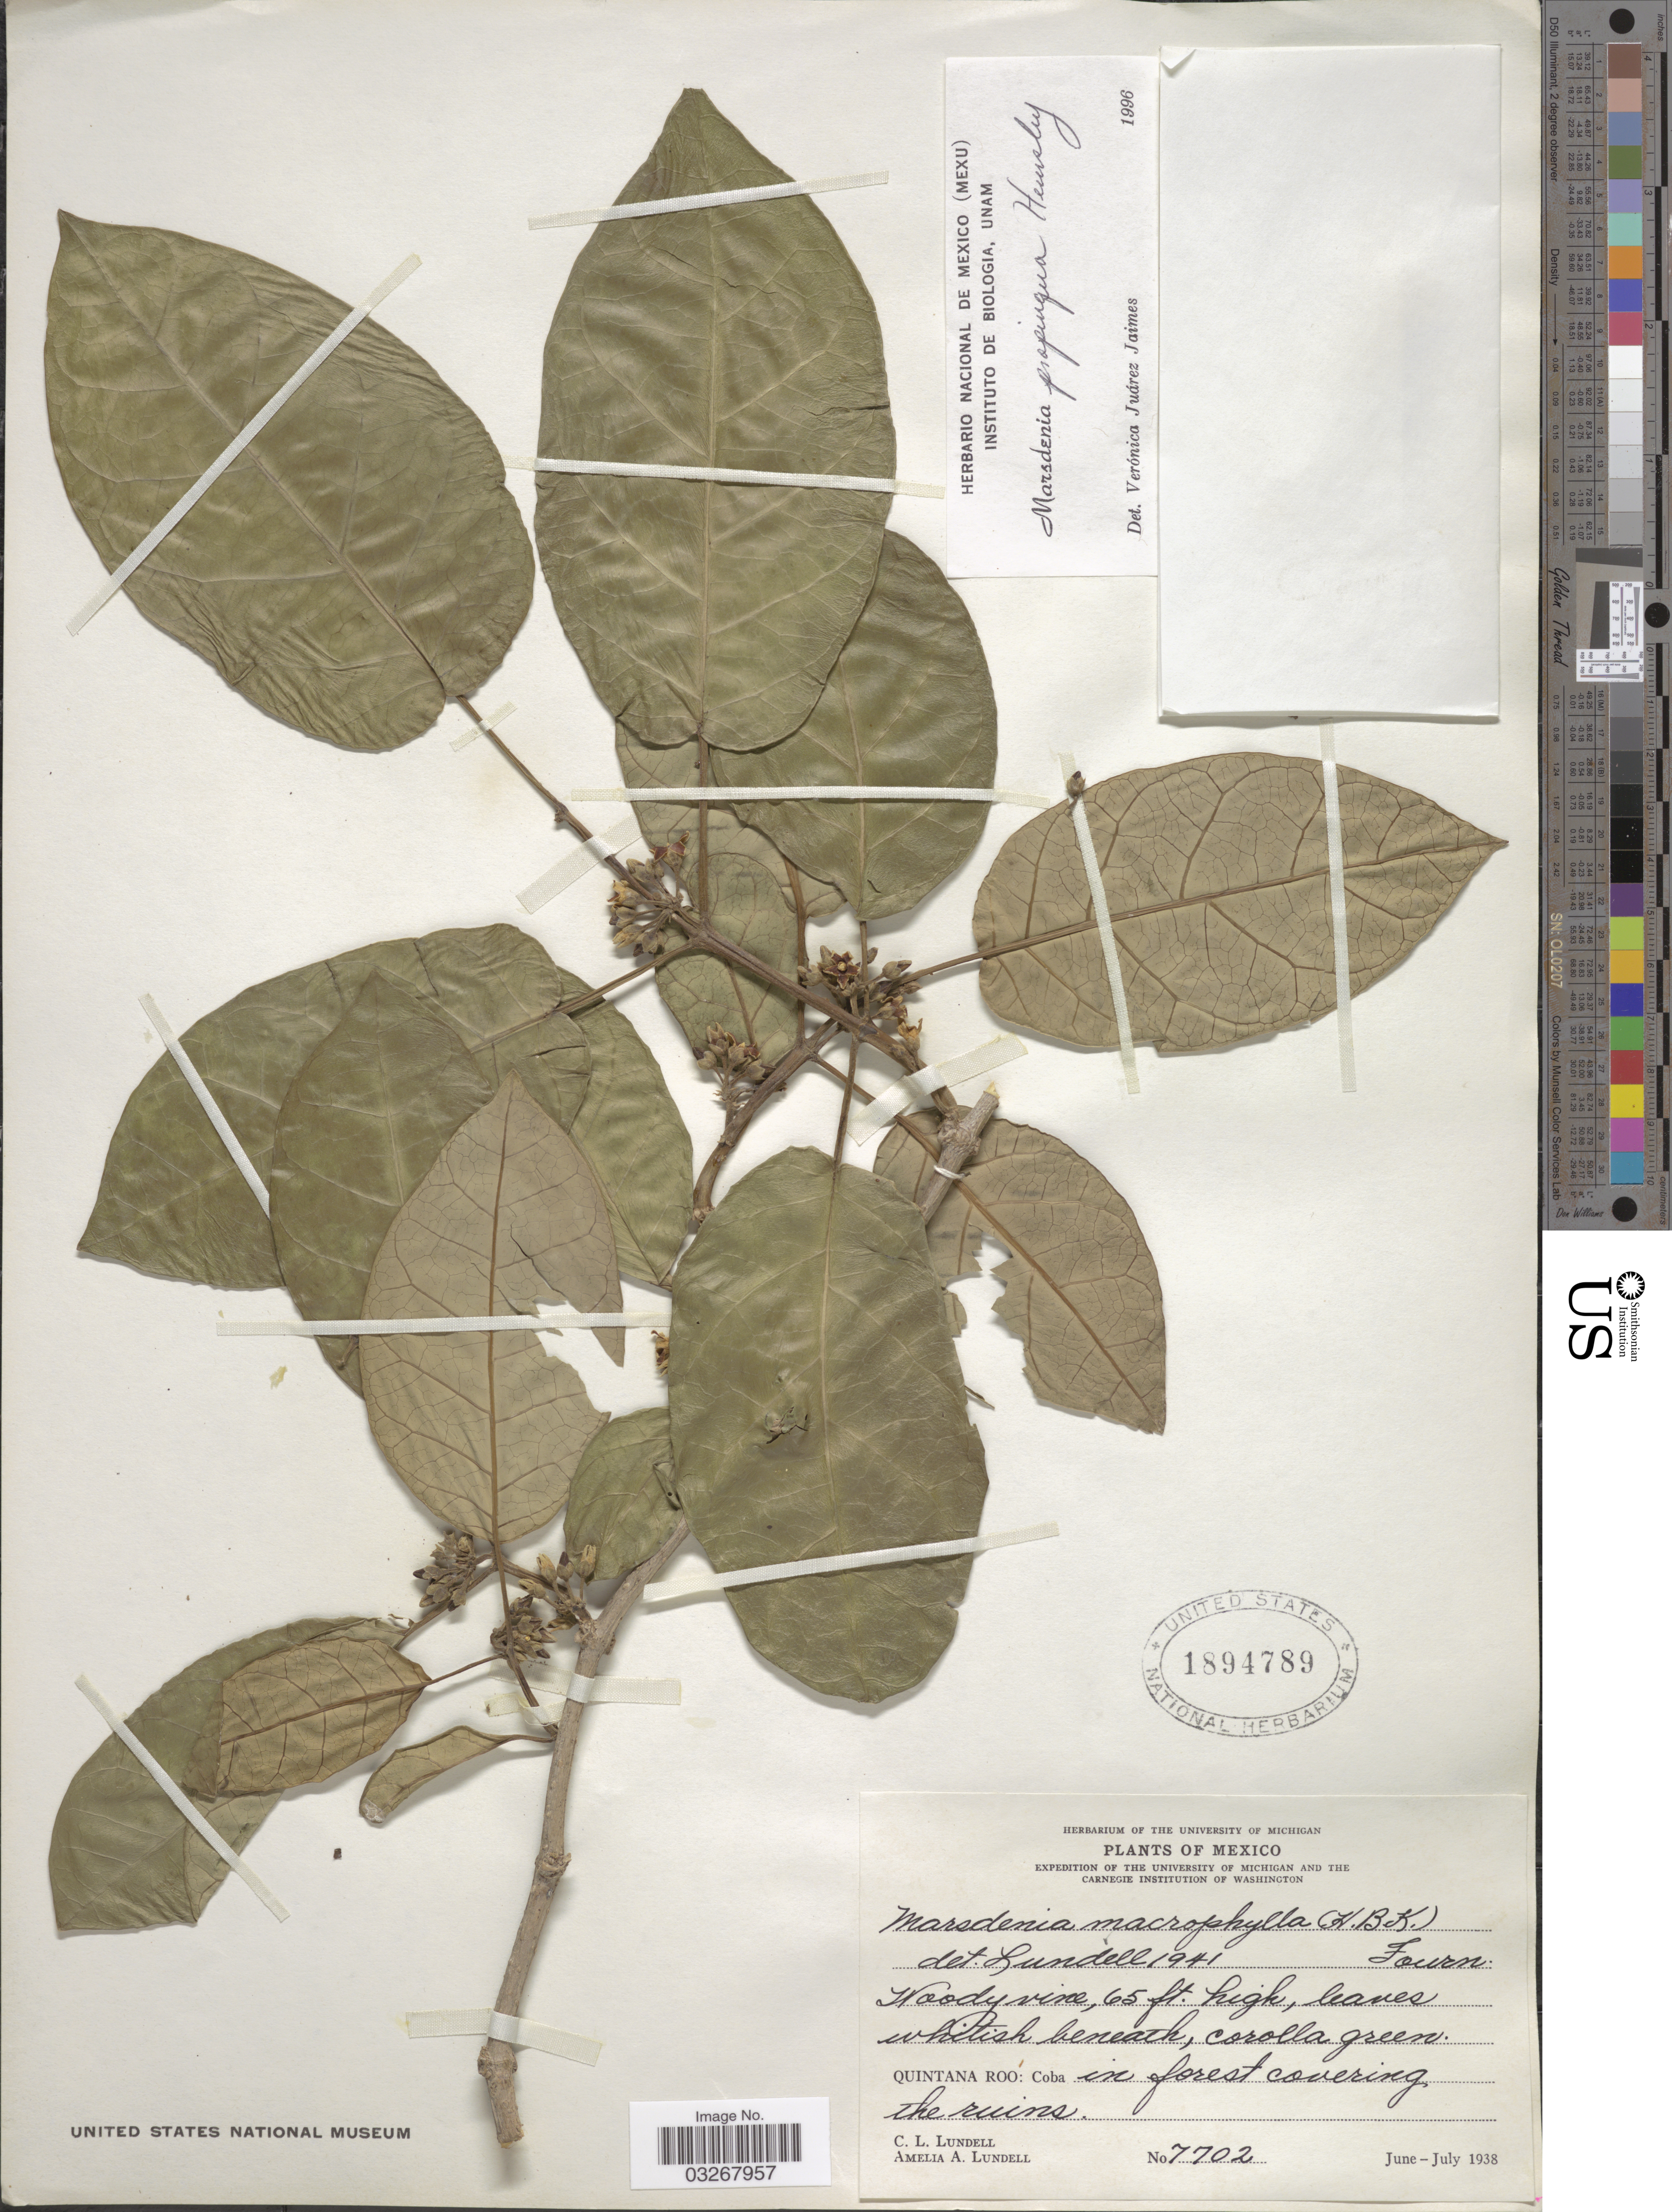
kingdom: Plantae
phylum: Tracheophyta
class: Magnoliopsida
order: Gentianales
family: Apocynaceae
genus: Marsdenia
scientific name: Marsdenia propinqua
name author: Hemsl.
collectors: C. L. Lundell & A. A. Lundell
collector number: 7702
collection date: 1938-06/1938-07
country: Mexico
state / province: Quintana Roo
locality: Coba.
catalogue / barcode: US 1894789